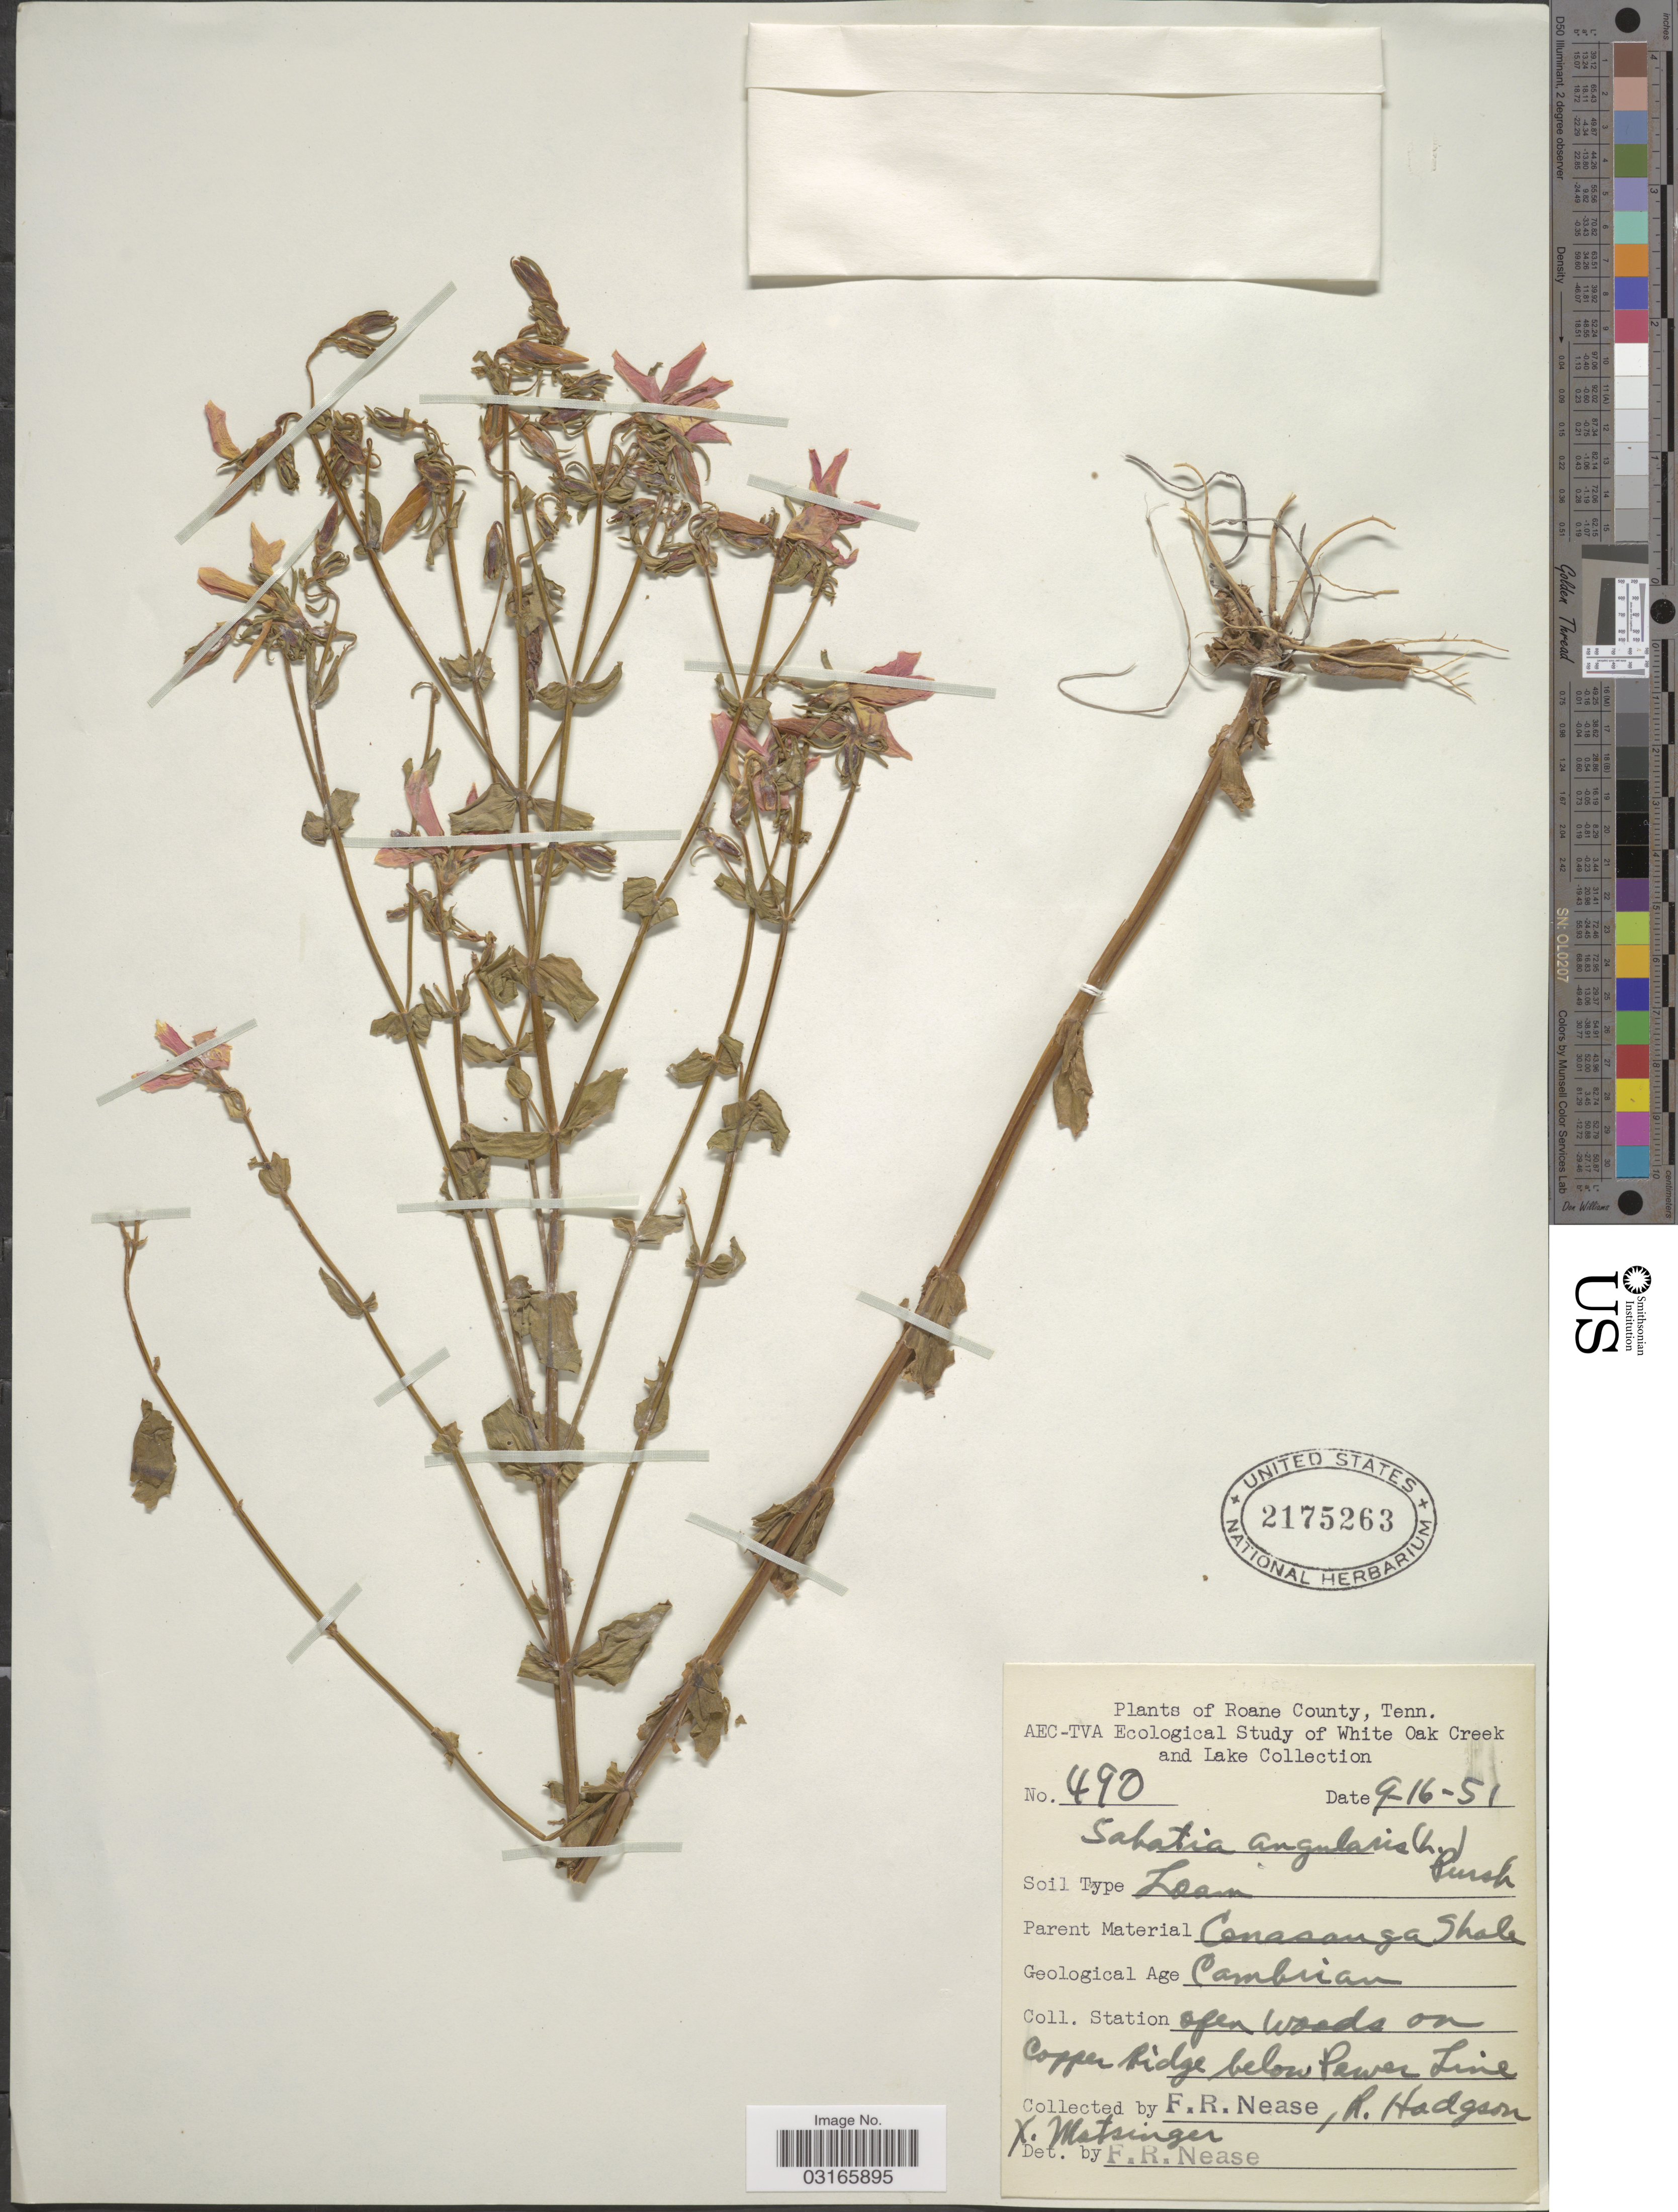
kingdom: Plantae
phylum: Tracheophyta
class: Magnoliopsida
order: Gentianales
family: Gentianaceae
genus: Sabatia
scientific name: Sabatia angularis (L.) Pursh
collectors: F. Nease, A. R. Hodgdon & X. Matsinger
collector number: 490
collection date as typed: Transcribed d/m/y: 16/9/51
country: United States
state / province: Tennessee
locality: Roane County, open woods on Copper Ridge below Power Line.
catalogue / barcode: US 2175263